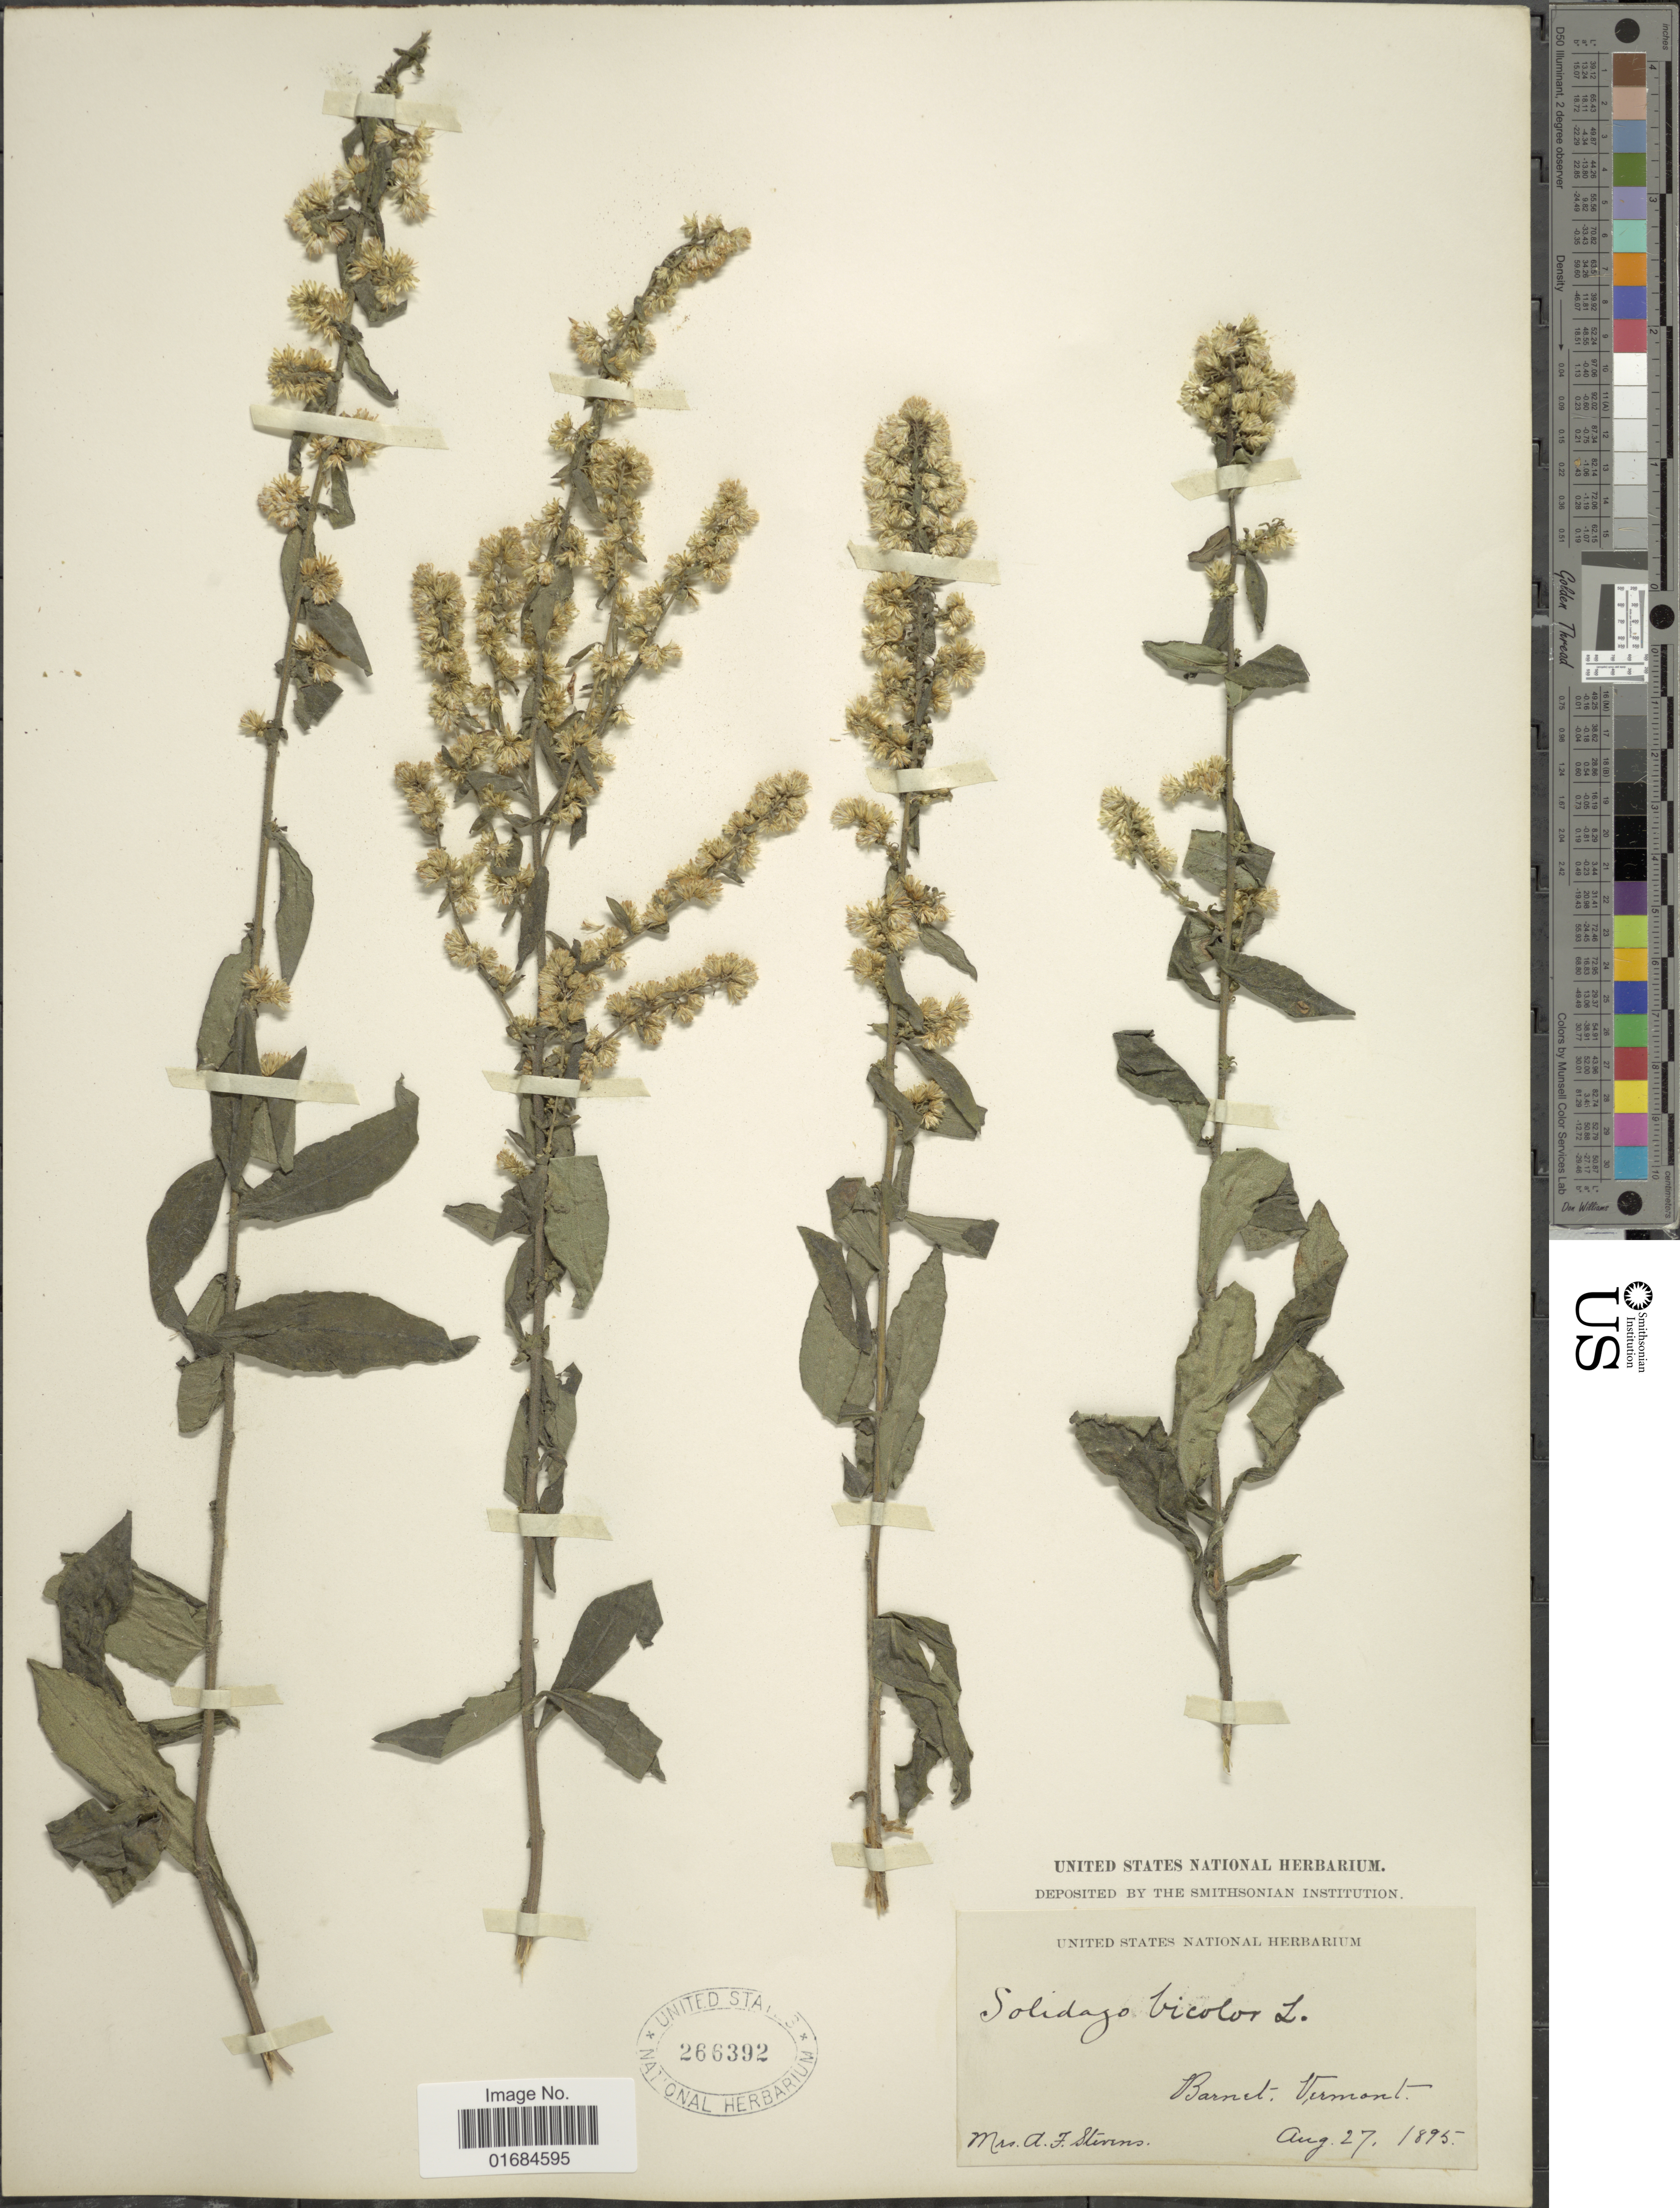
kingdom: Plantae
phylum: Tracheophyta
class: Magnoliopsida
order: Asterales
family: Asteraceae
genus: Solidago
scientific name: Solidago bicolor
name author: L.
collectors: A. Stevens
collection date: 1895-08-27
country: United States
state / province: Vermont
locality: Barnet.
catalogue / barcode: US 266392